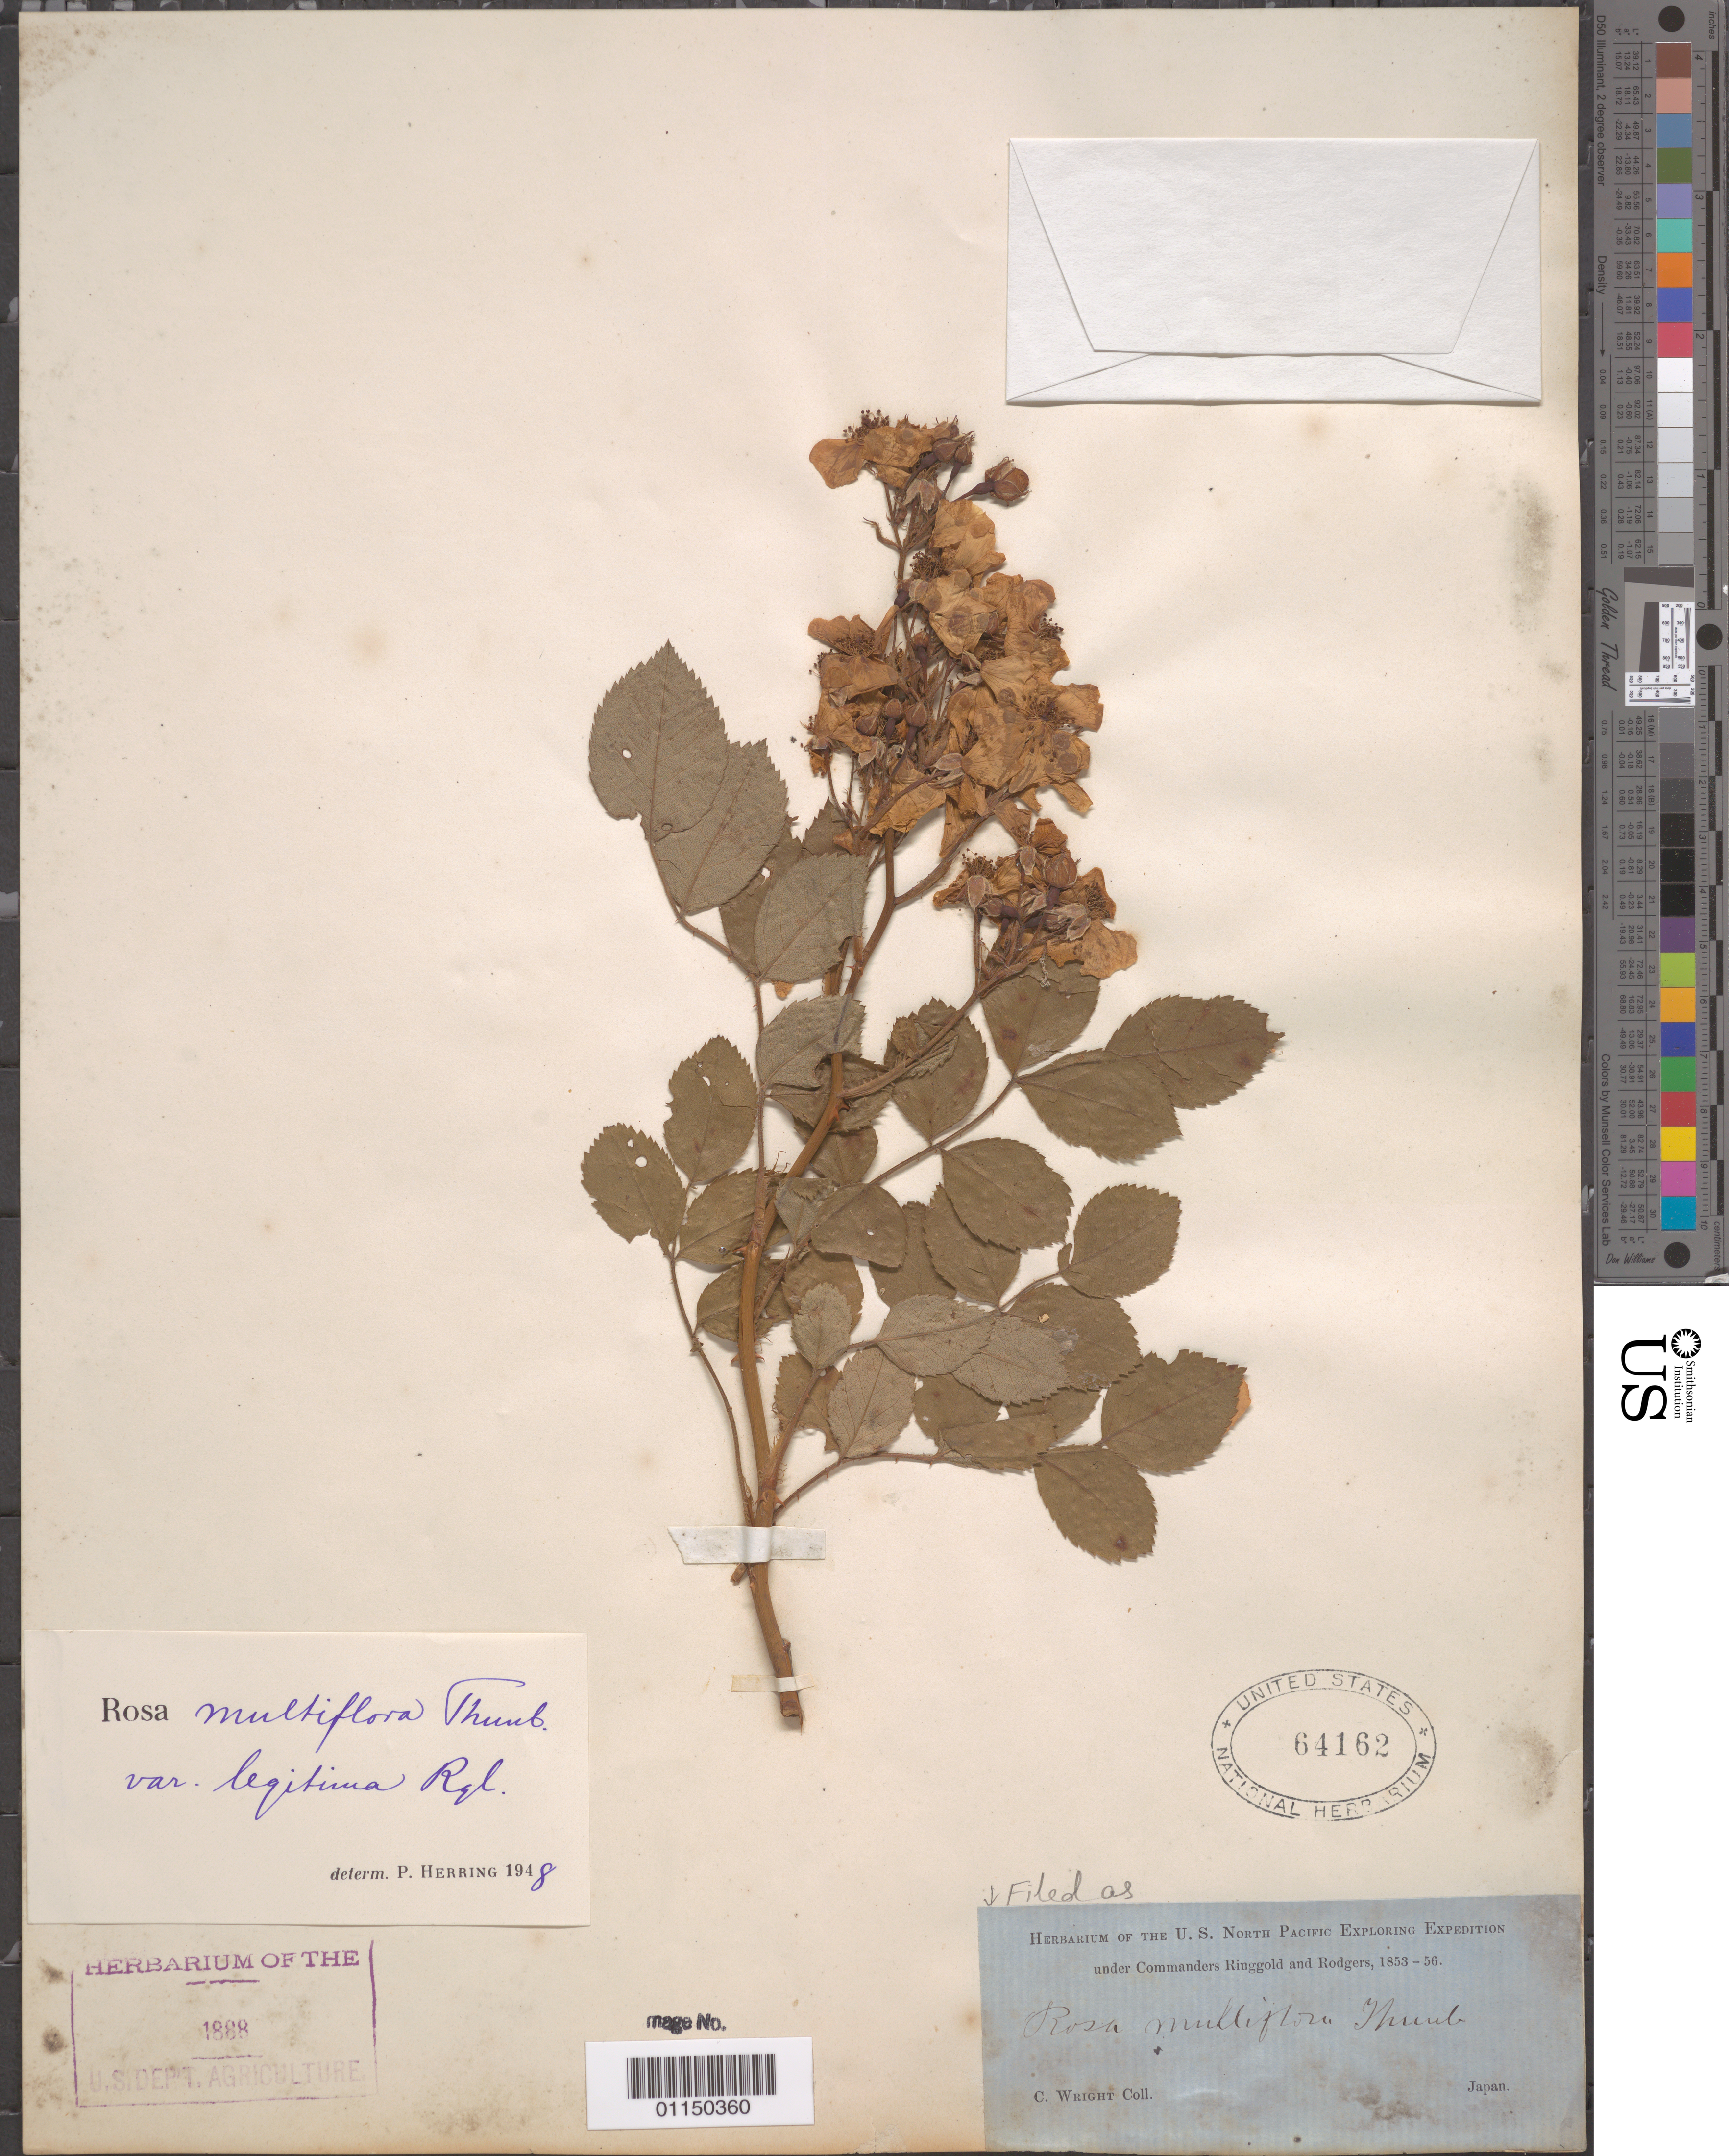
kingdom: Plantae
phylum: Tracheophyta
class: Magnoliopsida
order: Rosales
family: Rosaceae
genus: Rosa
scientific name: Rosa multiflora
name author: Thunb.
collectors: C. Wright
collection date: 1853/1856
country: Japan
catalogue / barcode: US 64162